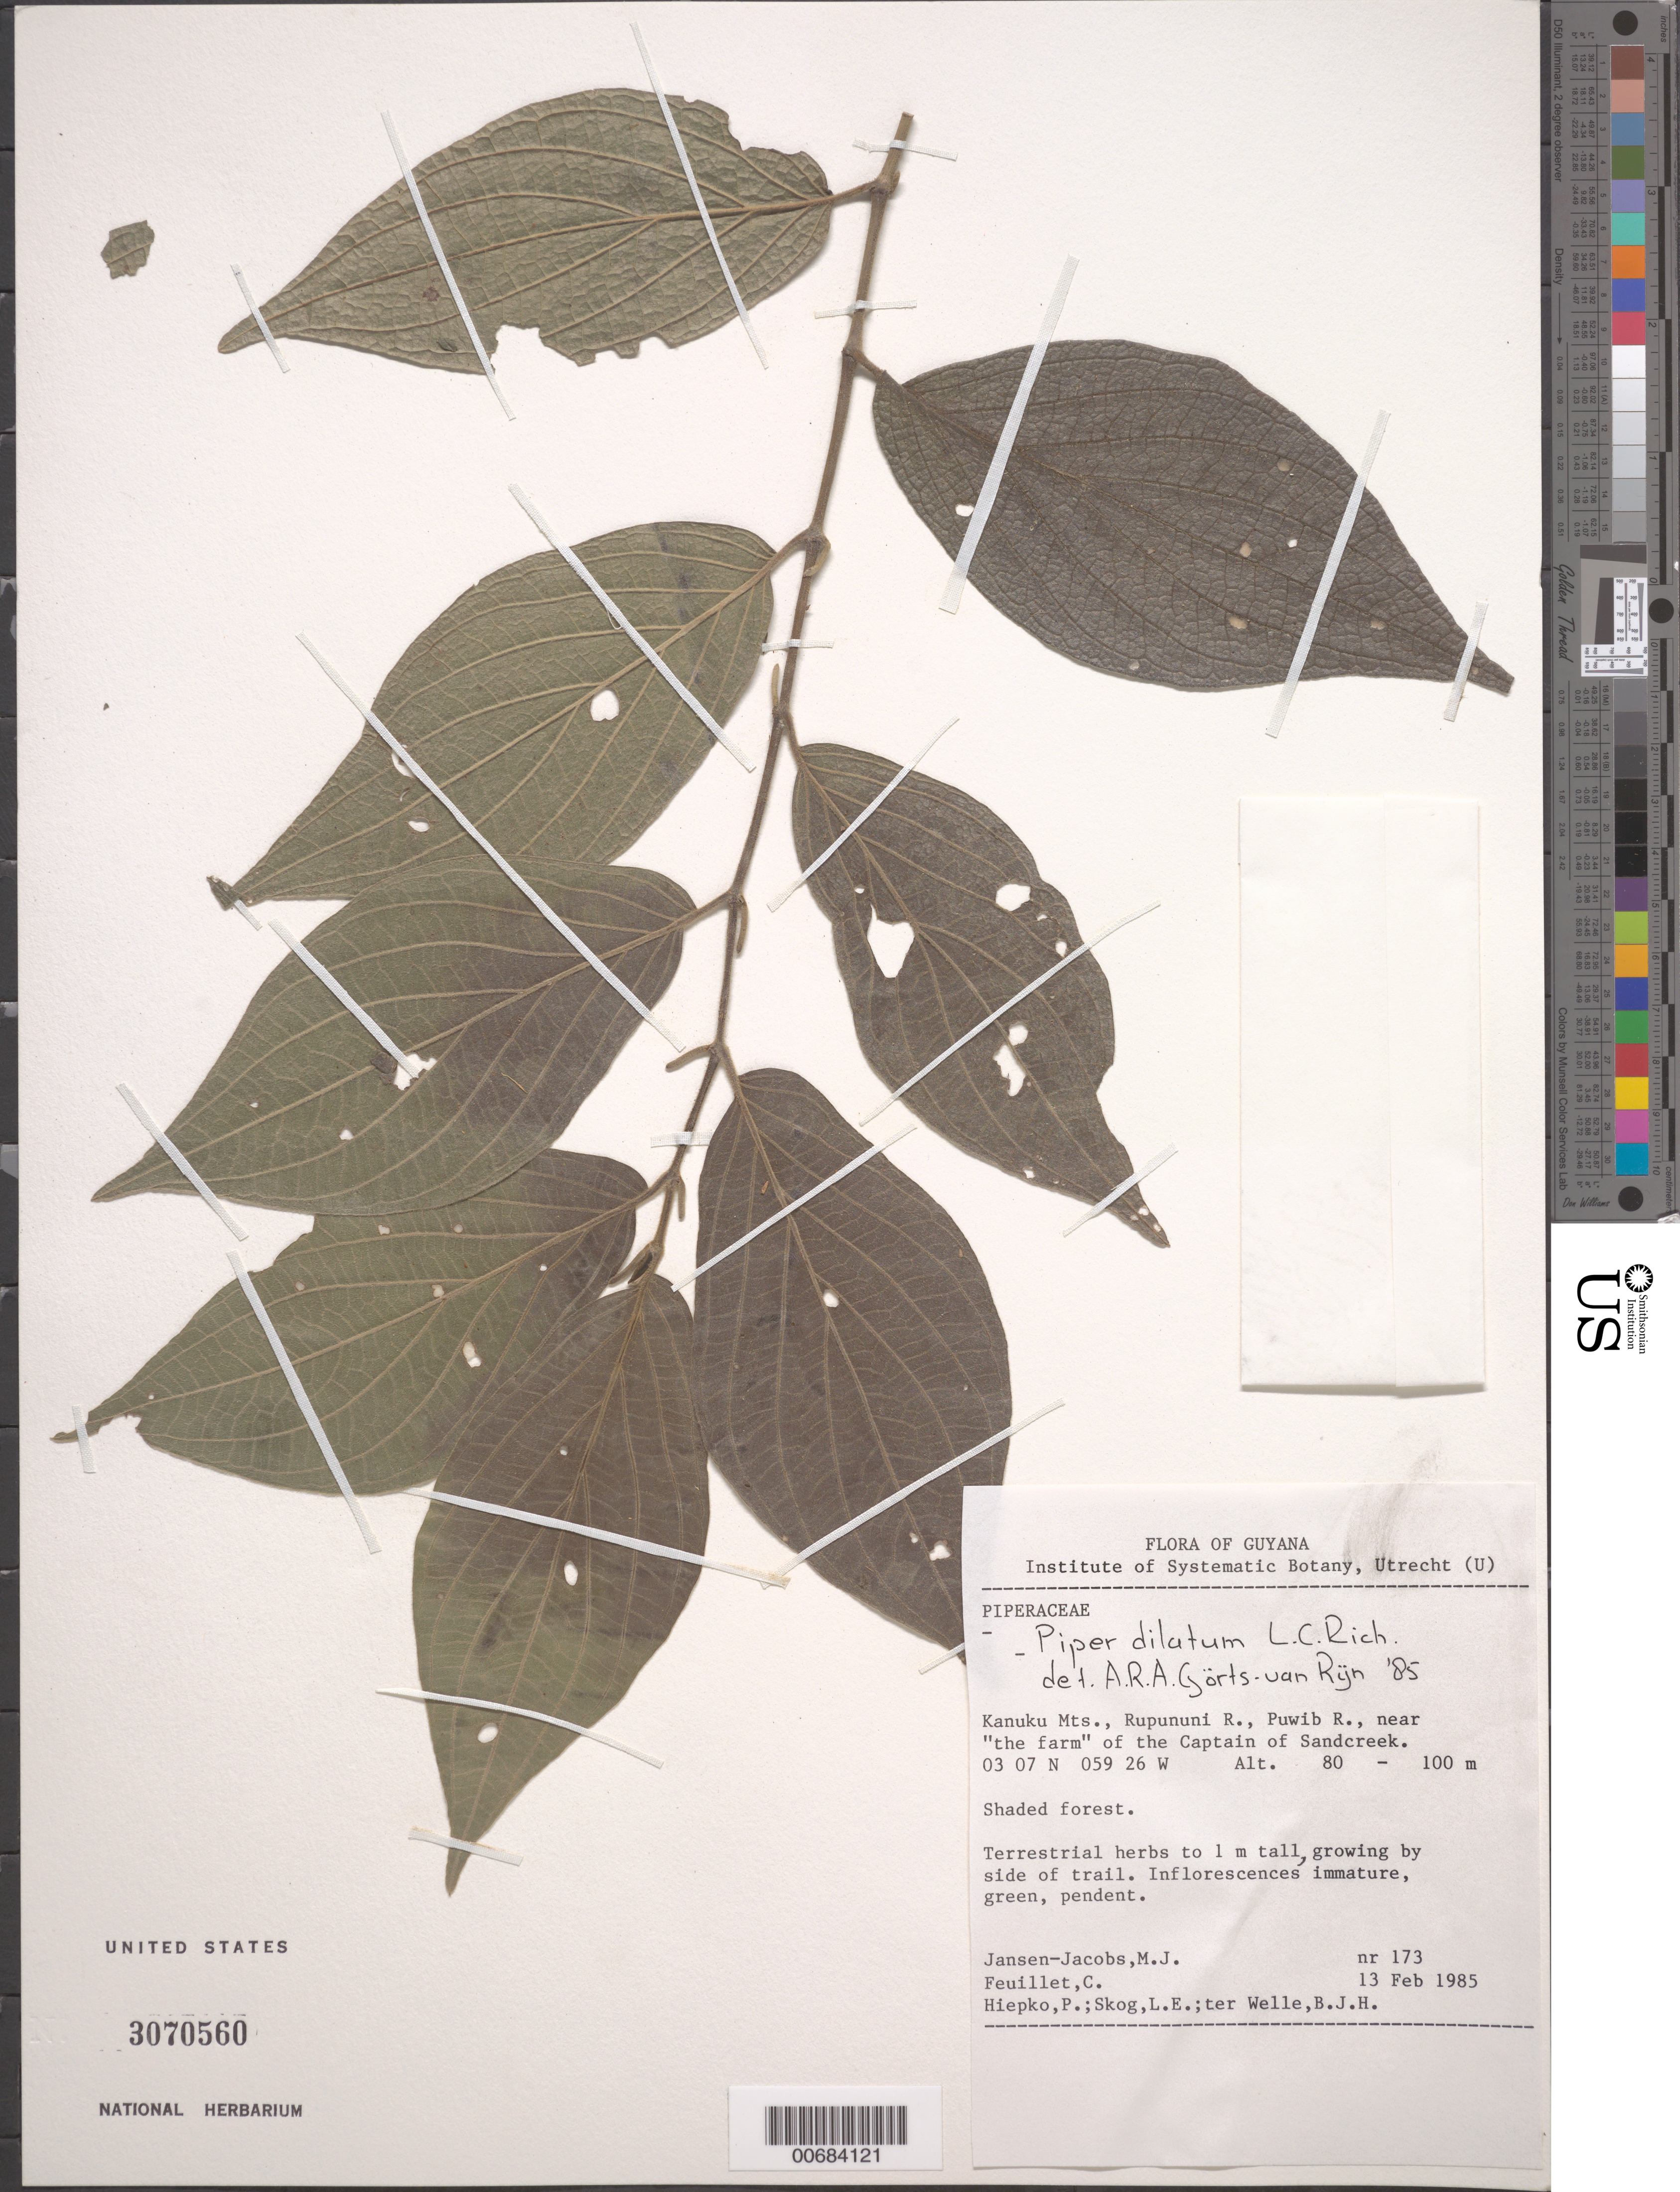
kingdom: Plantae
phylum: Tracheophyta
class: Magnoliopsida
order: Piperales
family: Piperaceae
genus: Piper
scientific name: Piper dilatatum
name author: Rich.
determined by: Görts-van Rijn, A. R. A.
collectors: M. J. Jansen-Jacobs, C. Feuillet, P. H. Hiepko, L. E. Skog & B. Welle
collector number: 173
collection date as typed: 13-Feb-85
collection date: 1985-02-13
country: Guyana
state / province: U. Takutu-U. Essequibo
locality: Kanuku Mts., Rupununi R., Puwib R. near "the farm" of the Captain of Sandcreek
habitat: Shaded forest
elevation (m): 80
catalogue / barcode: US 3070560